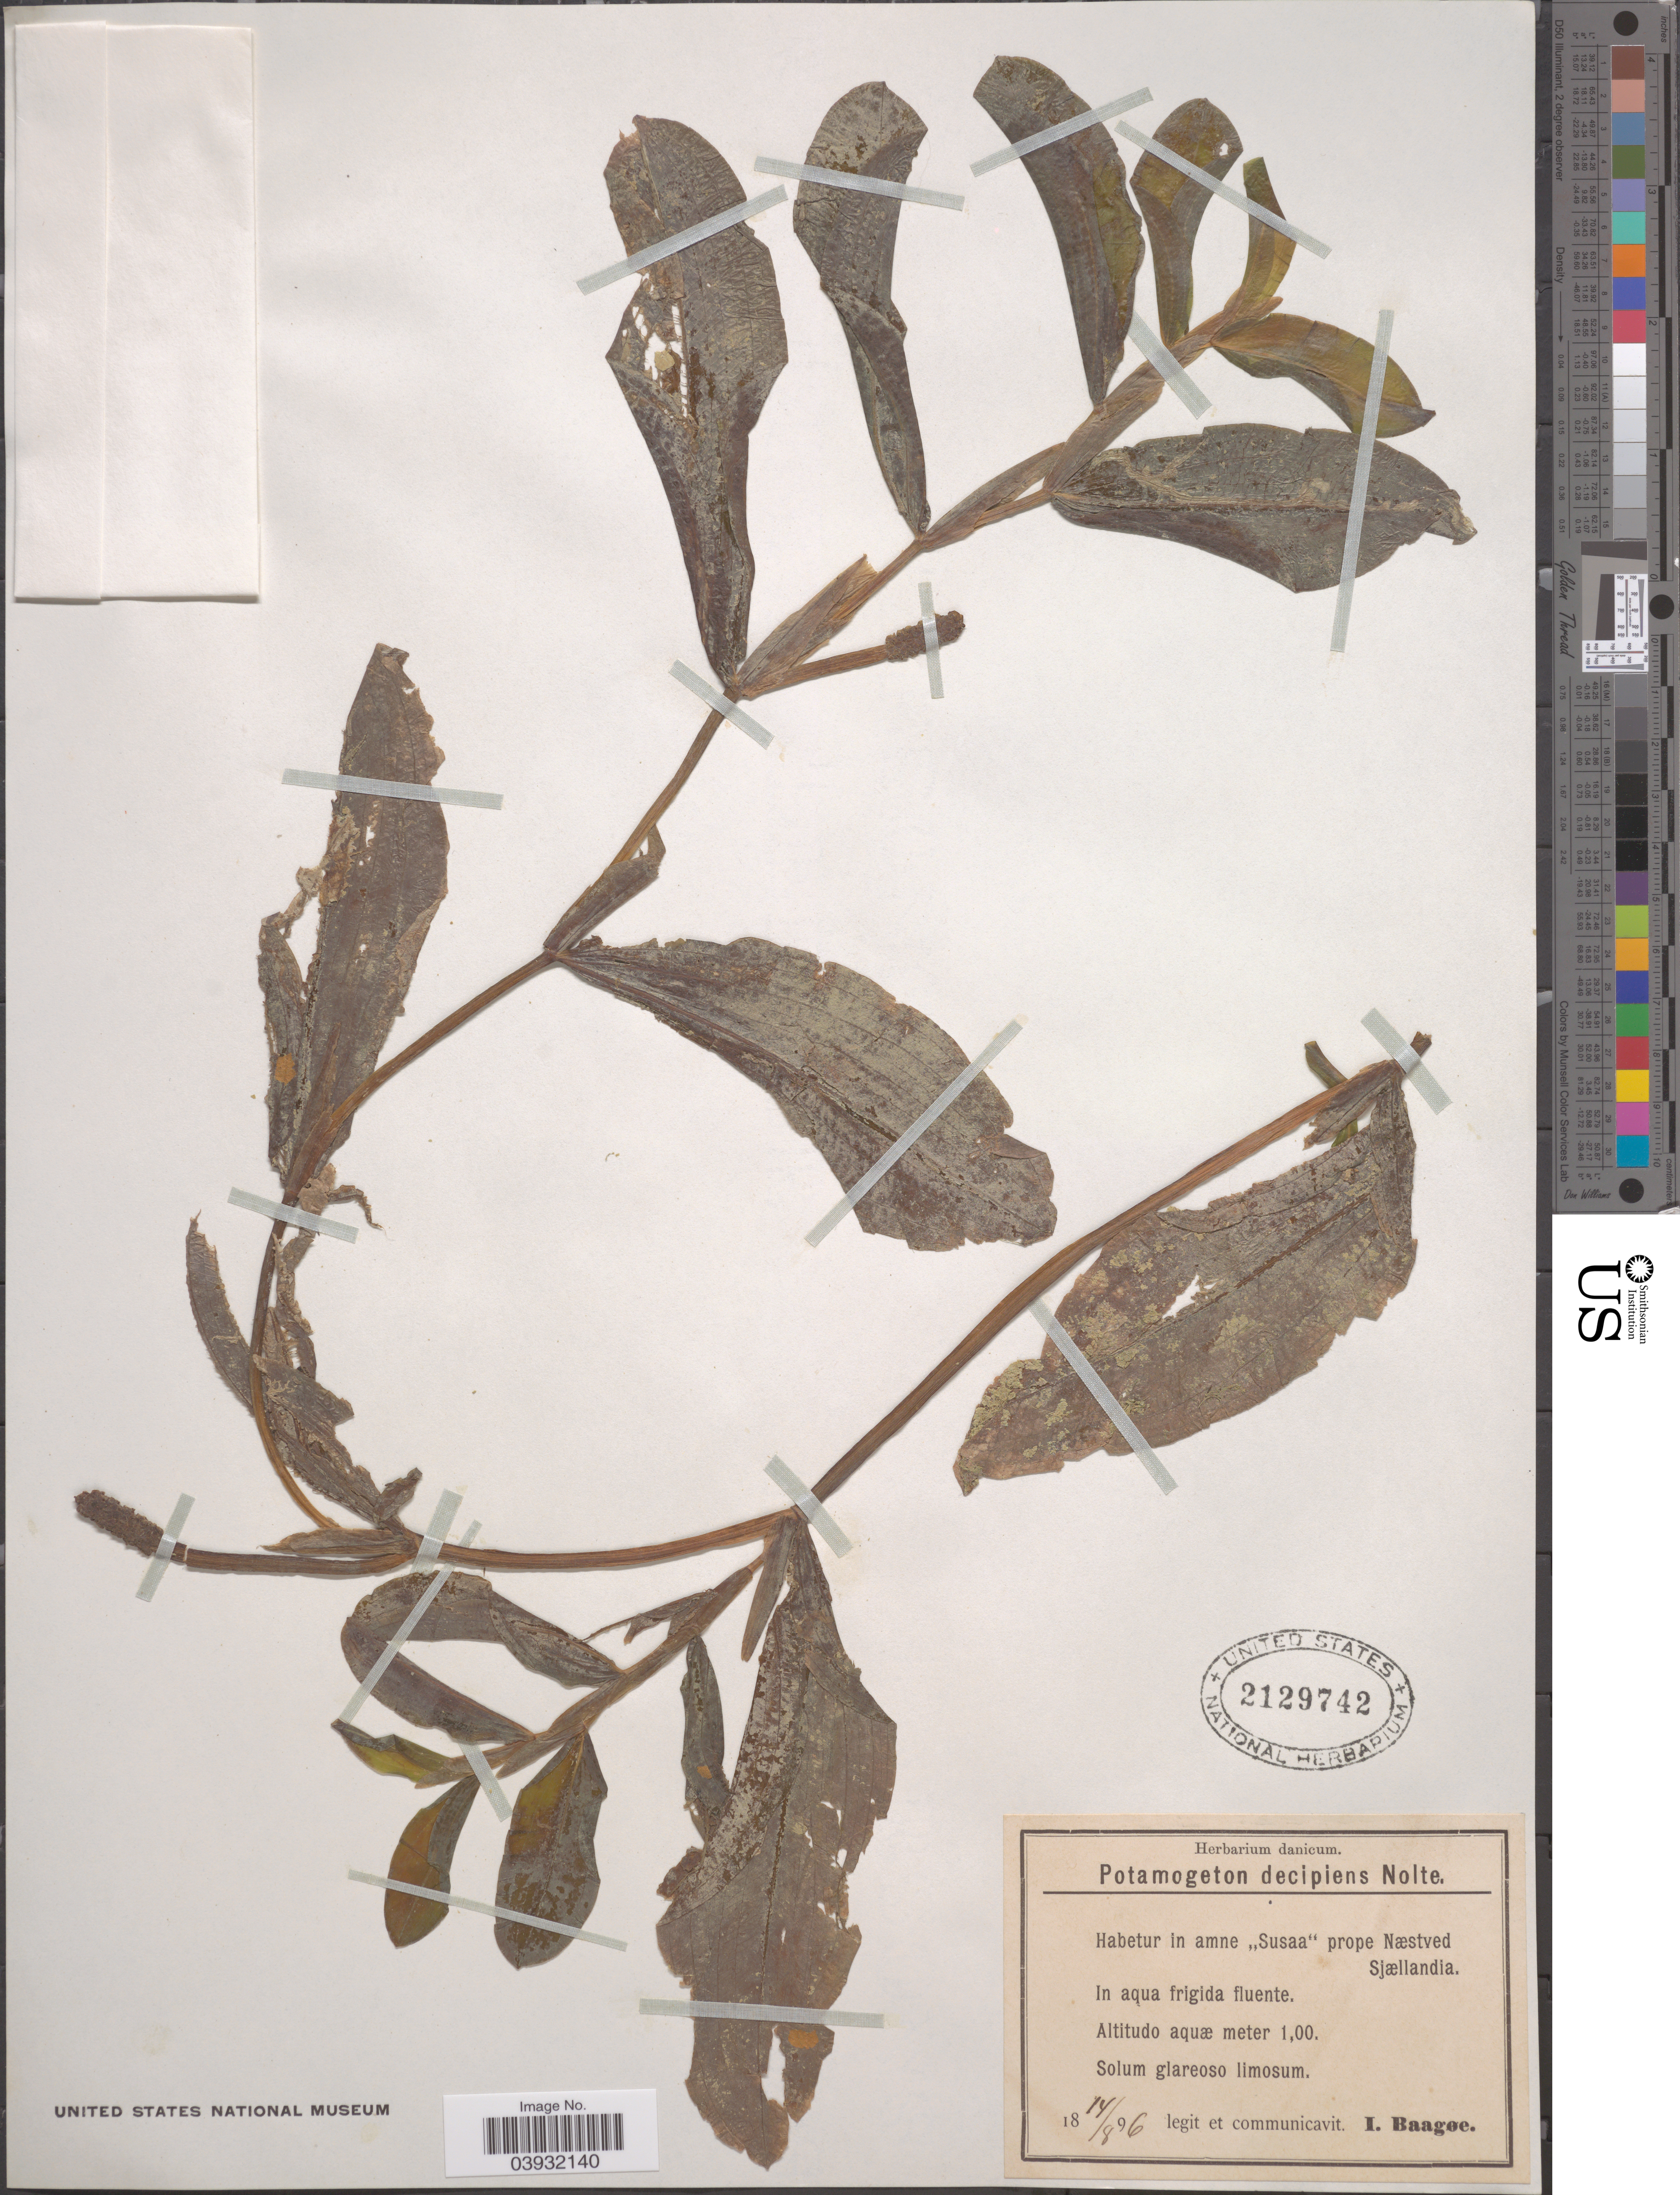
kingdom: Plantae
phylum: Tracheophyta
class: Liliopsida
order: Alismatales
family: Potamogetonaceae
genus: Potamogeton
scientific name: Potamogeton decipiens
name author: Nolte ex W.D.J. Koch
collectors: I. Baagøe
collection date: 1896-08-14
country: Denmark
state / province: Sjæland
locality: Habetur in amne "Susaa" prope Næstved, Sjællandia.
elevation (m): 100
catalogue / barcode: US 2129742